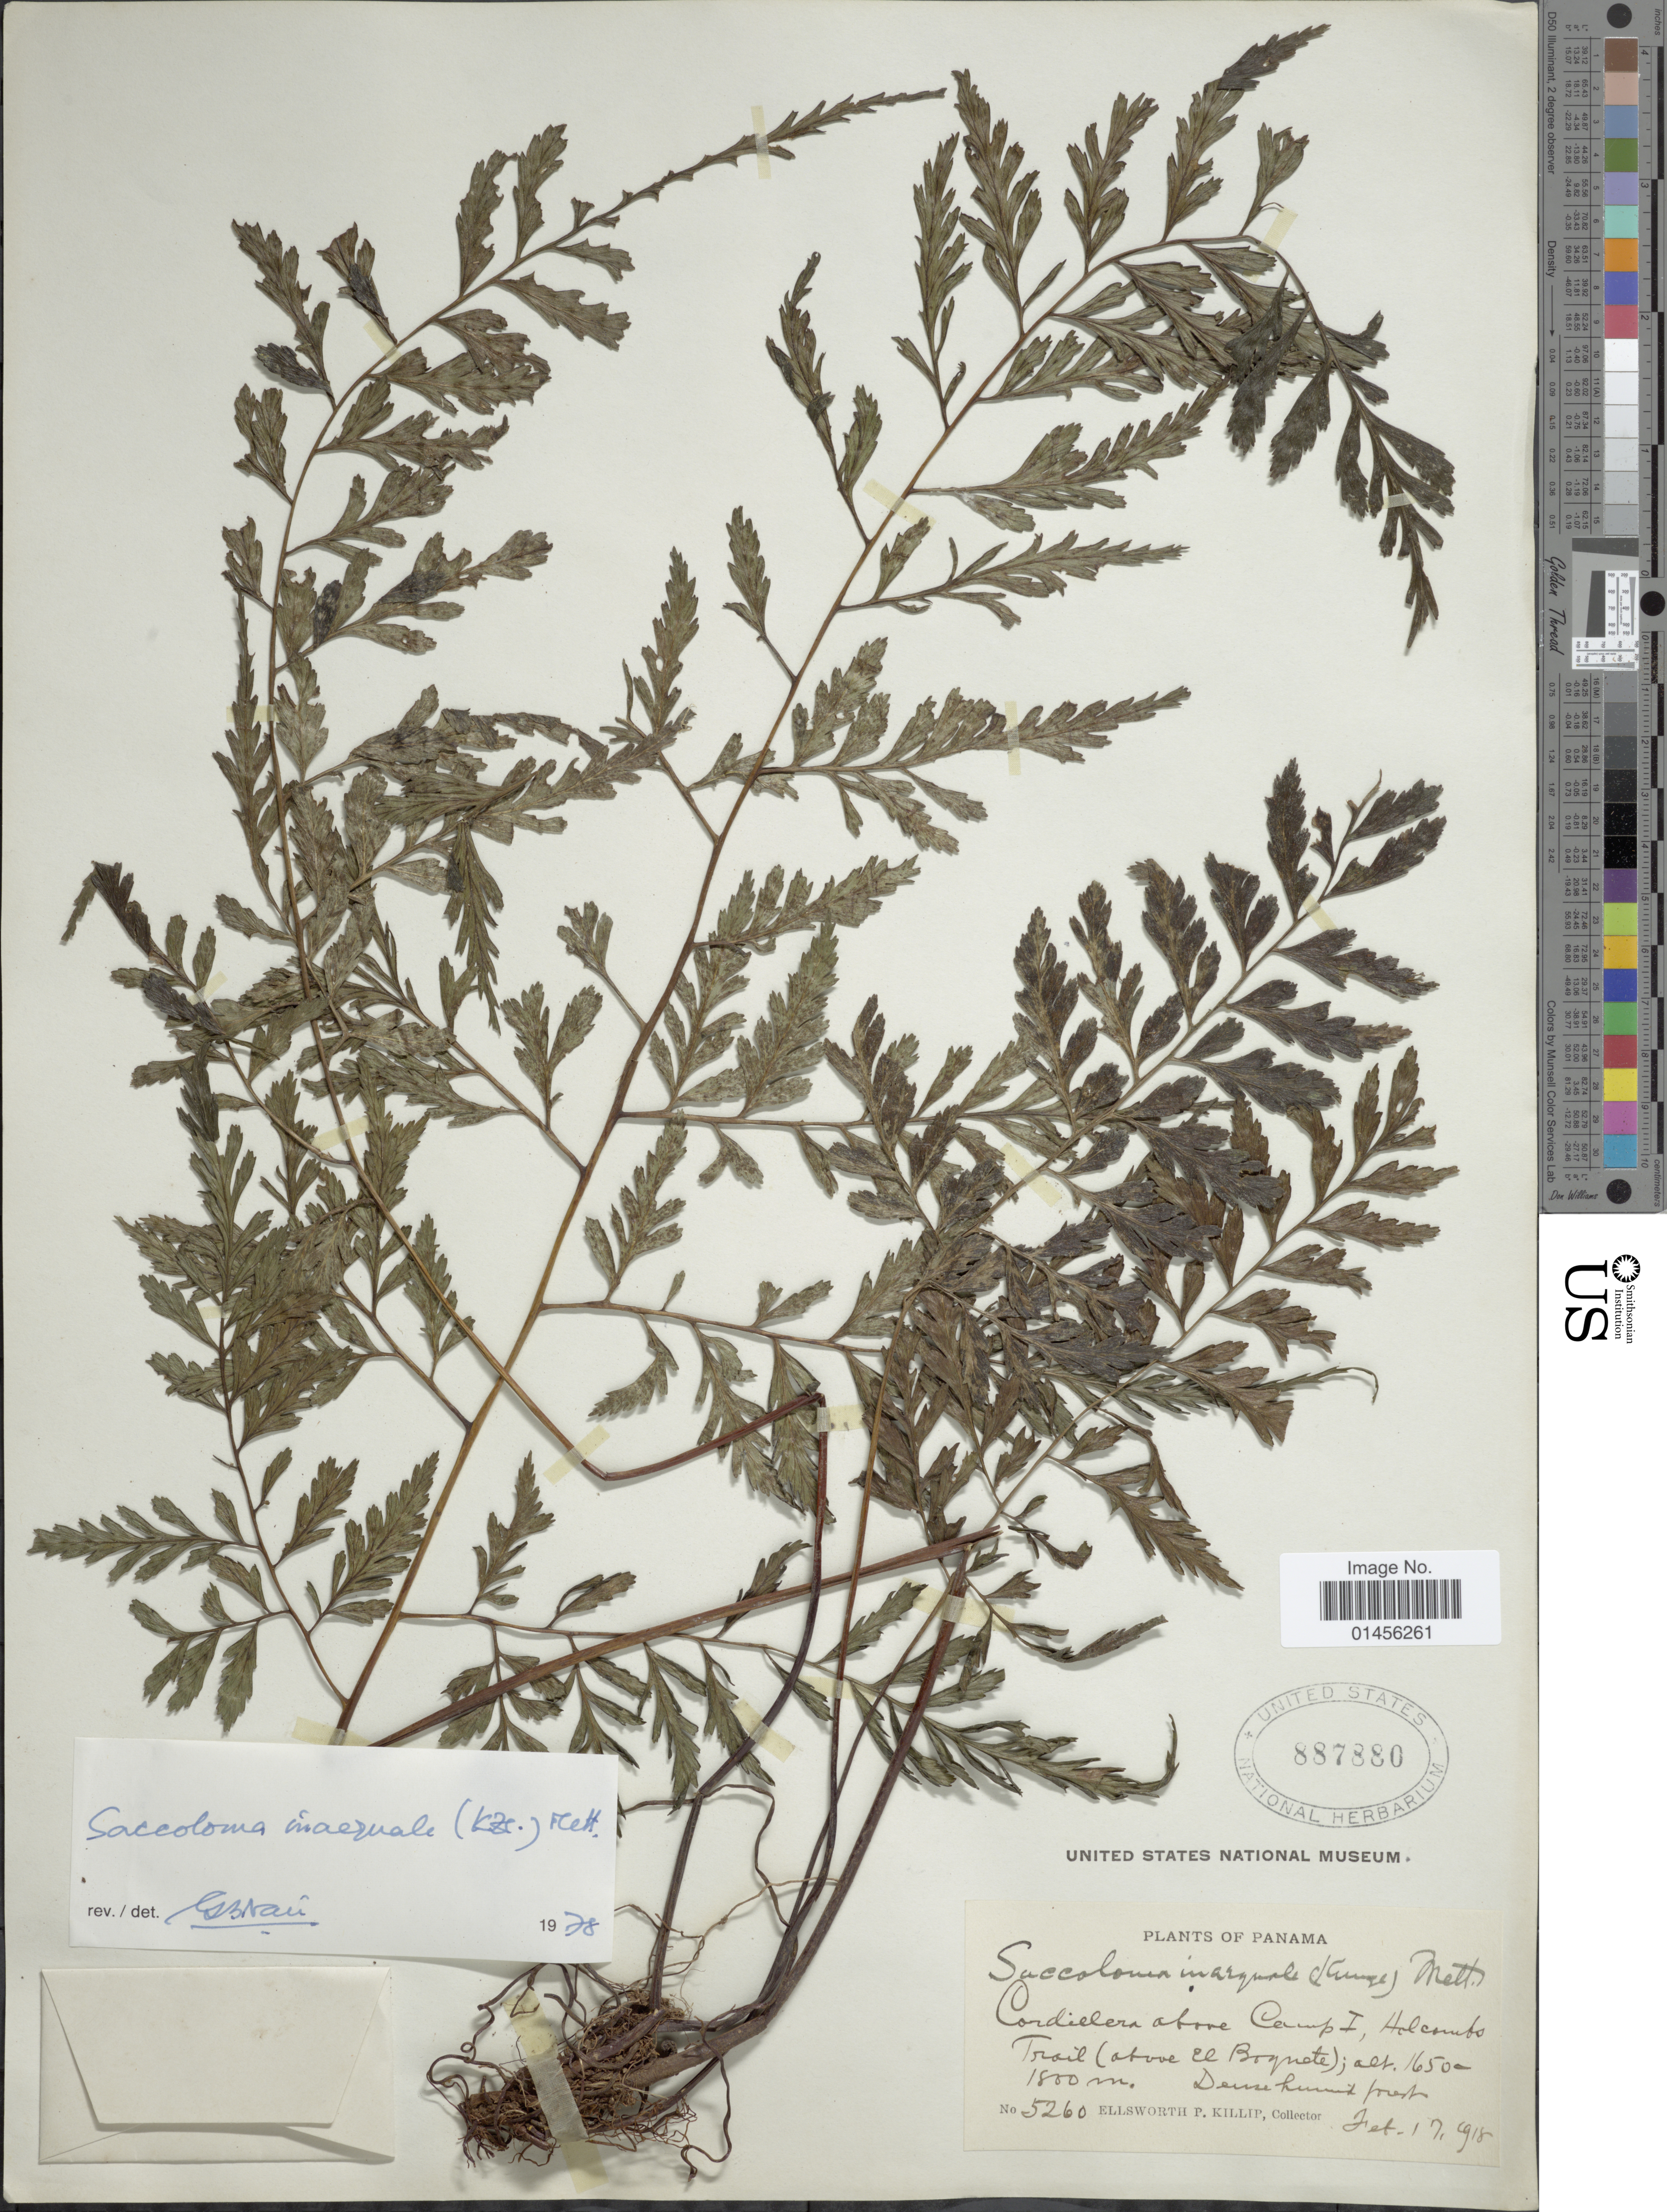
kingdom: Plantae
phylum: Tracheophyta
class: Polypodiopsida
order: Polypodiales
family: Saccolomataceae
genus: Saccoloma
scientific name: Saccoloma inaequale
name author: (Kunze) Mett.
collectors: E. P. Killip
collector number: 5260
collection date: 1918-02-17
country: Panama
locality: Cordillera above Camp I, Holcombs Trail (above El Boquete)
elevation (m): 1650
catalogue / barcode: US 887880